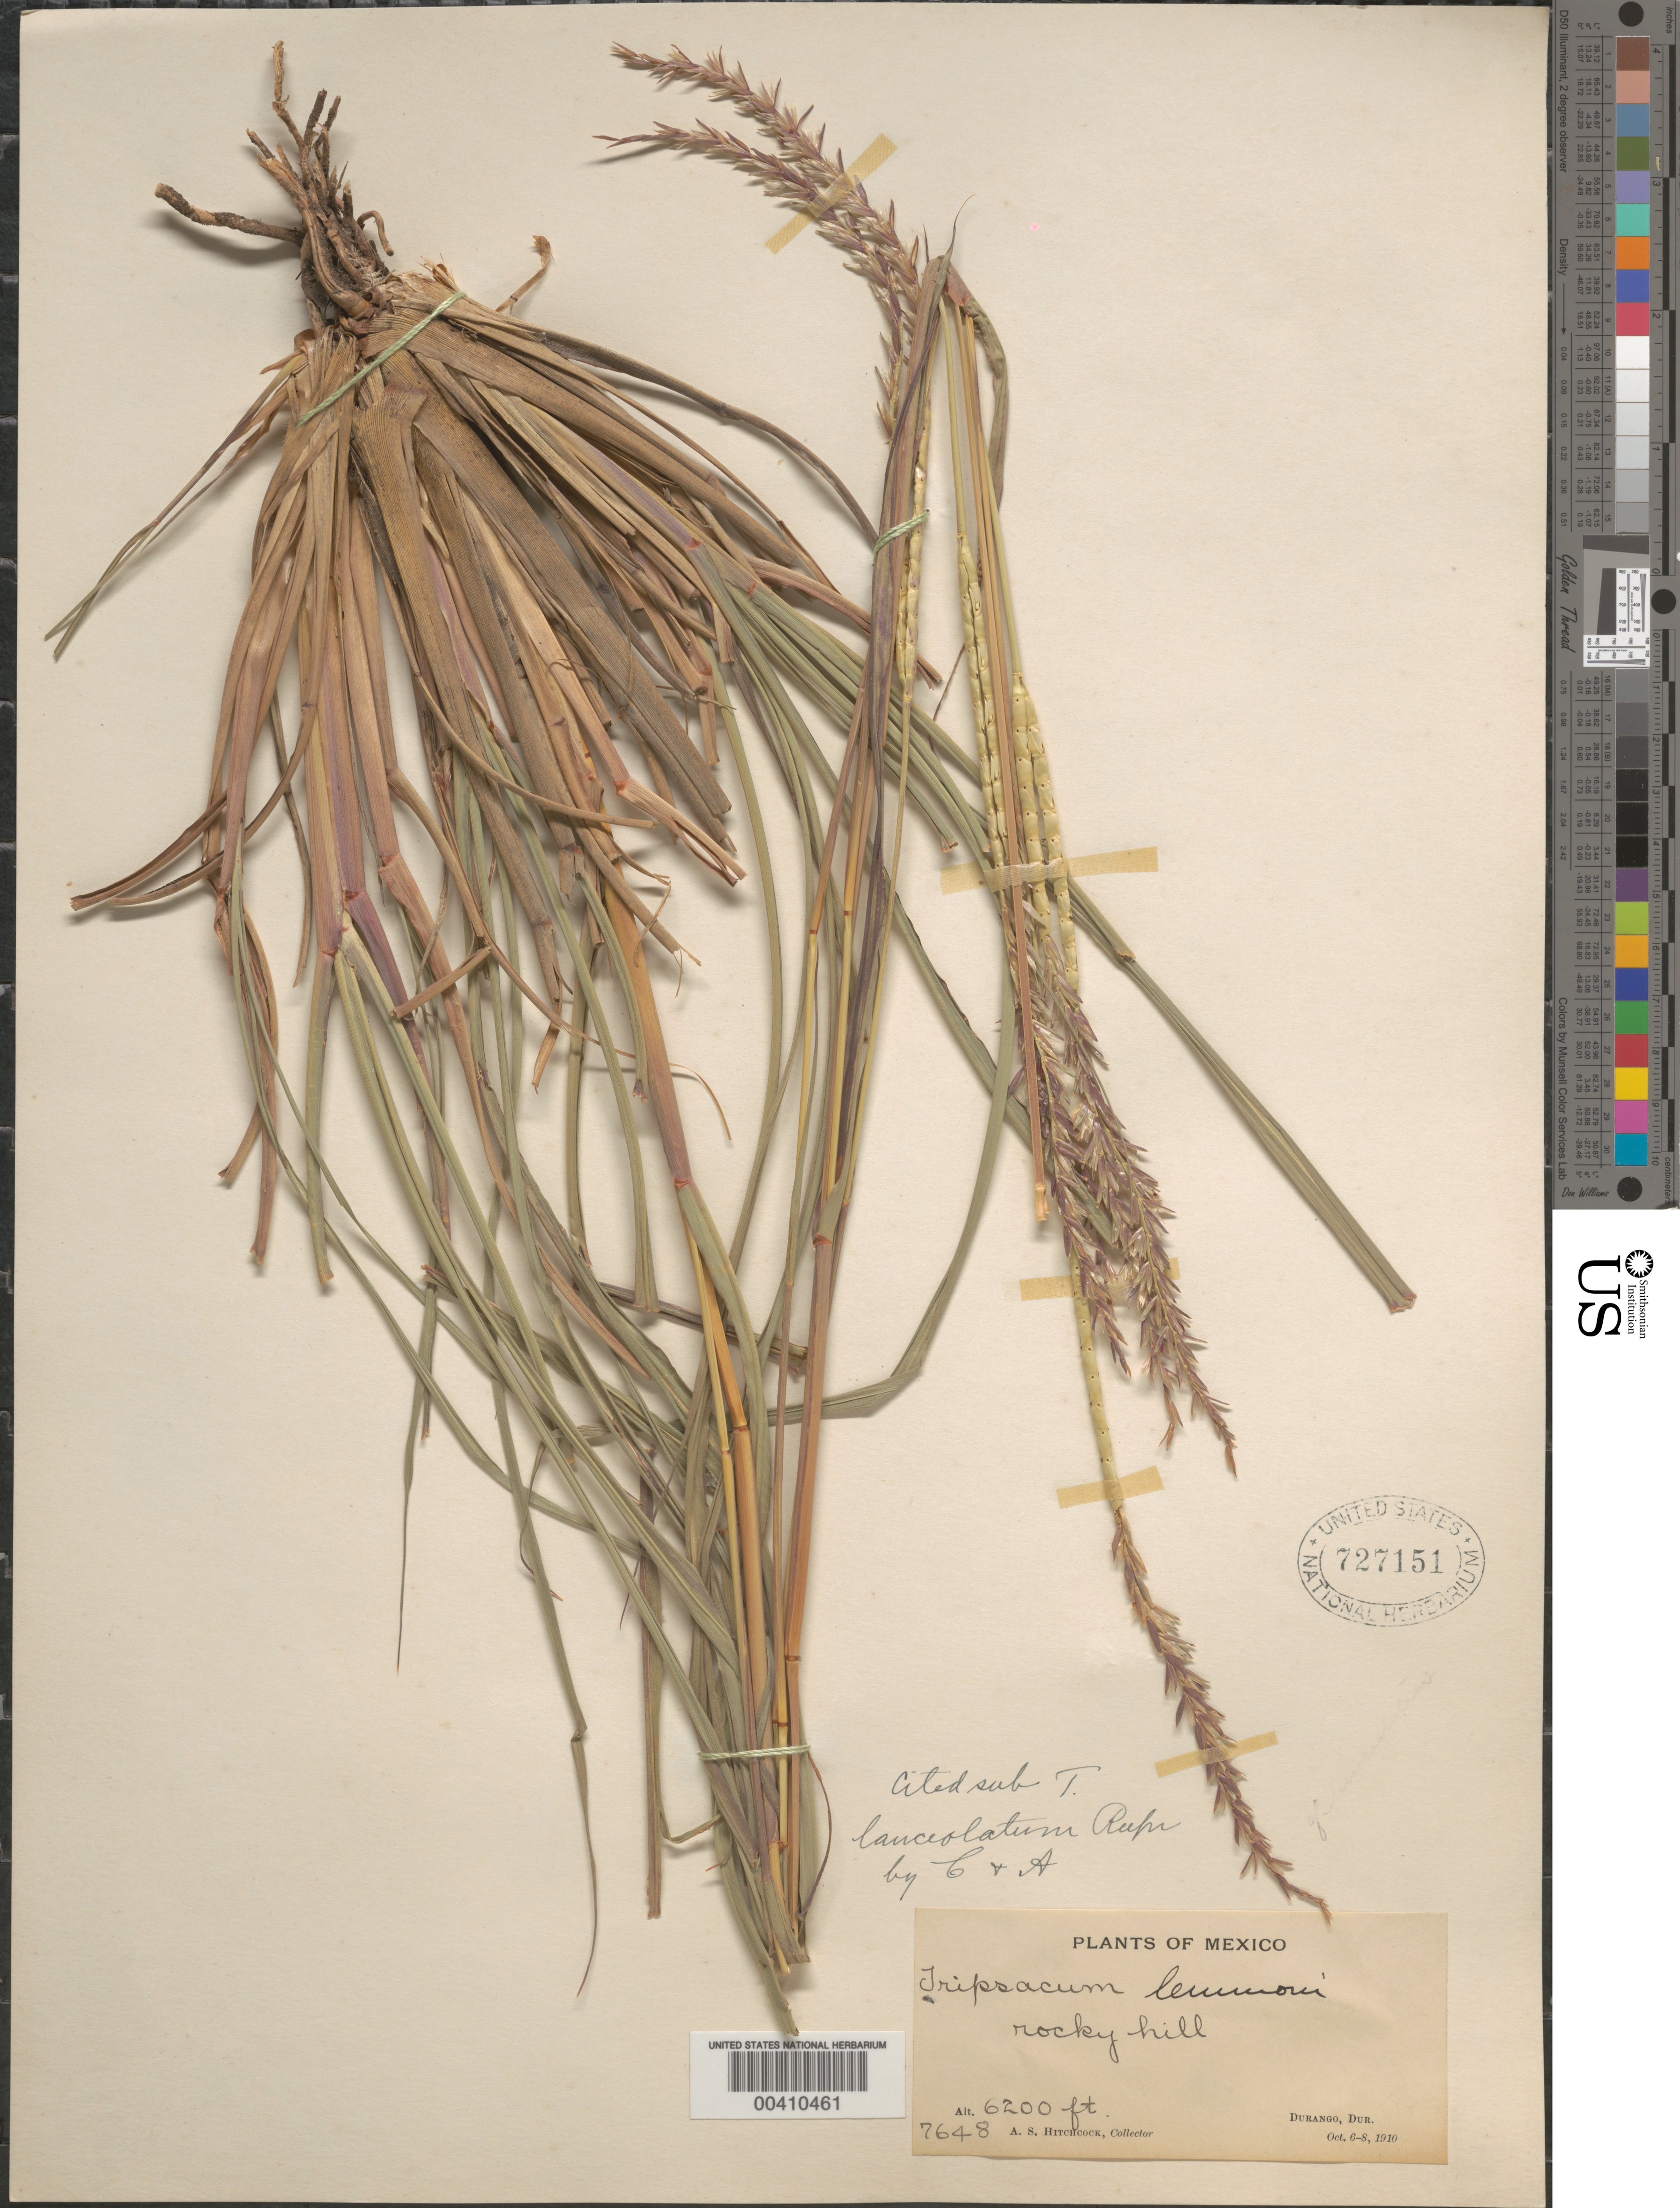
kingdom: Plantae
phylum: Tracheophyta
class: Liliopsida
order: Poales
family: Poaceae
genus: Tripsacum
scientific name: Tripsacum lanceolatum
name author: Rupr. ex E. Fourn.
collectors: A. S. Hitchcock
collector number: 7648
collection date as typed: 6 Oct 1910 to 8 Oct 1910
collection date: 1910-10-06/1910-10-08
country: Mexico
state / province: Durango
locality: Durango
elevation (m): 1890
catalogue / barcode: US 727151